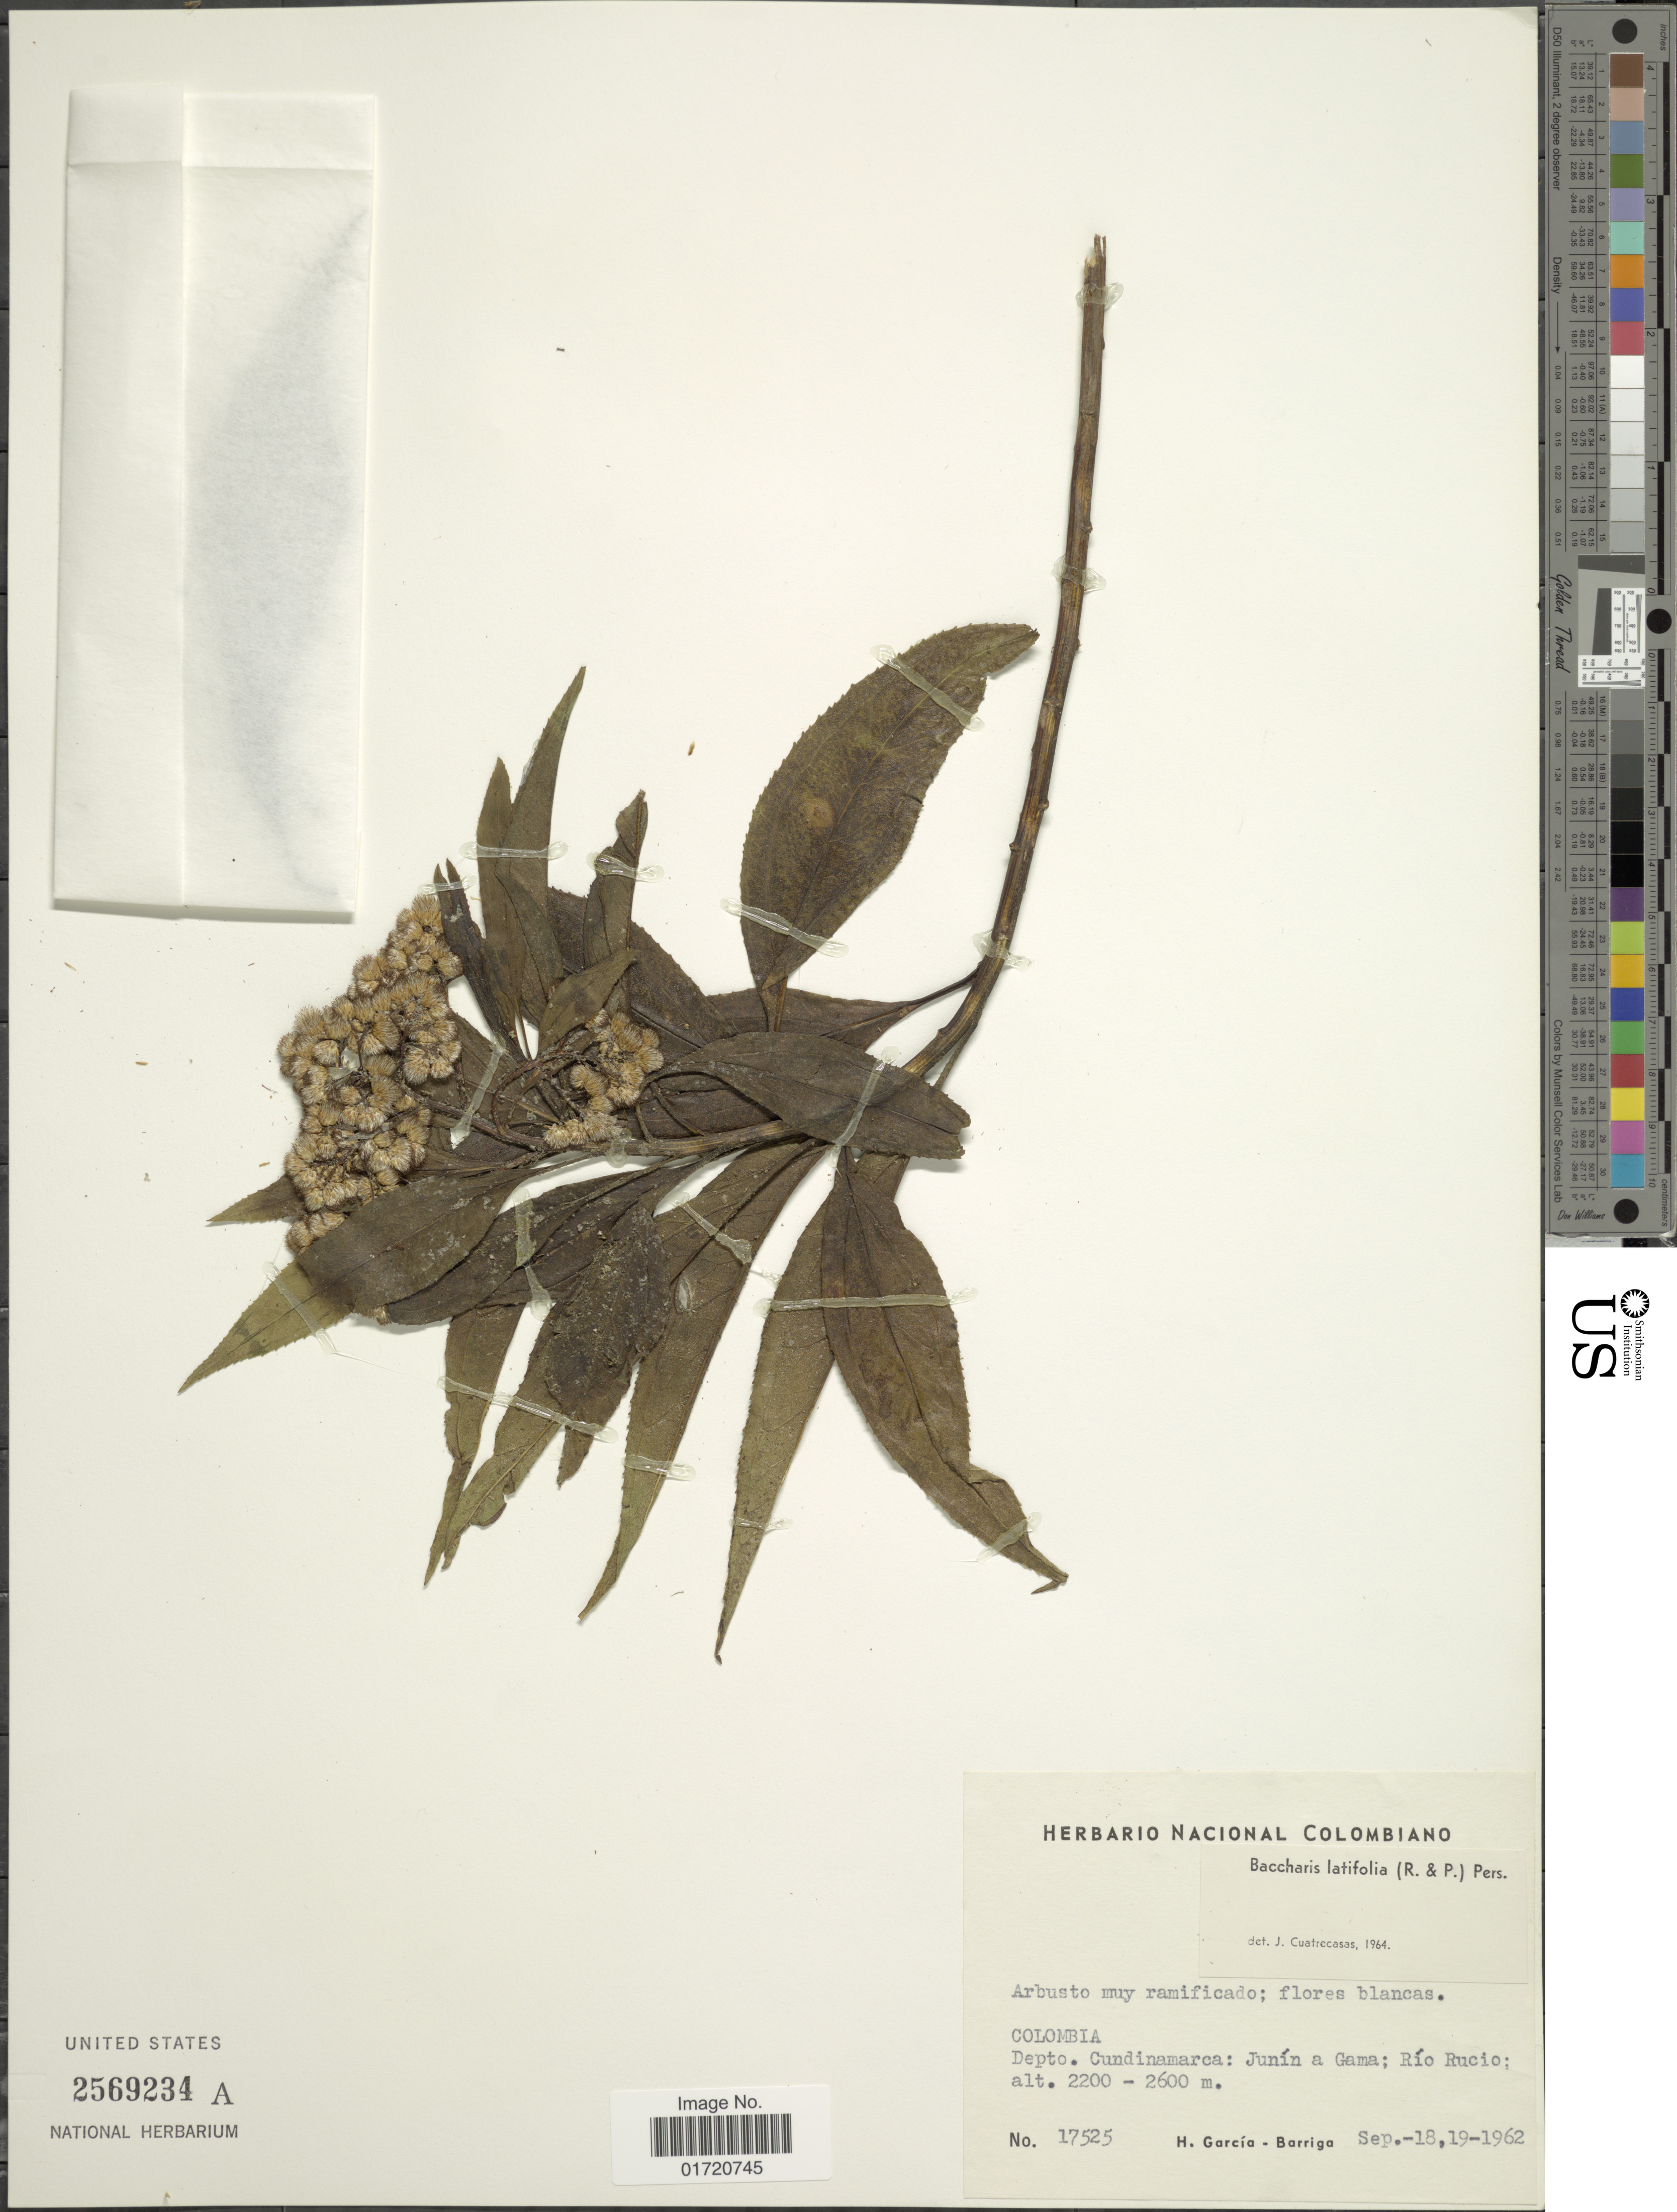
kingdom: Plantae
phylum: Tracheophyta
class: Magnoliopsida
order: Asterales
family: Asteraceae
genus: Baccharis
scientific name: Baccharis latifolia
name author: (Ruiz & Pav.) Pers.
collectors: H. García Barriga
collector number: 17525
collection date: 1962-09-18/1962-09-19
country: Colombia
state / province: Cundinamarca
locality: Junin a Gama, Rio Rucio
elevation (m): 2200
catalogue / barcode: US 2569234A